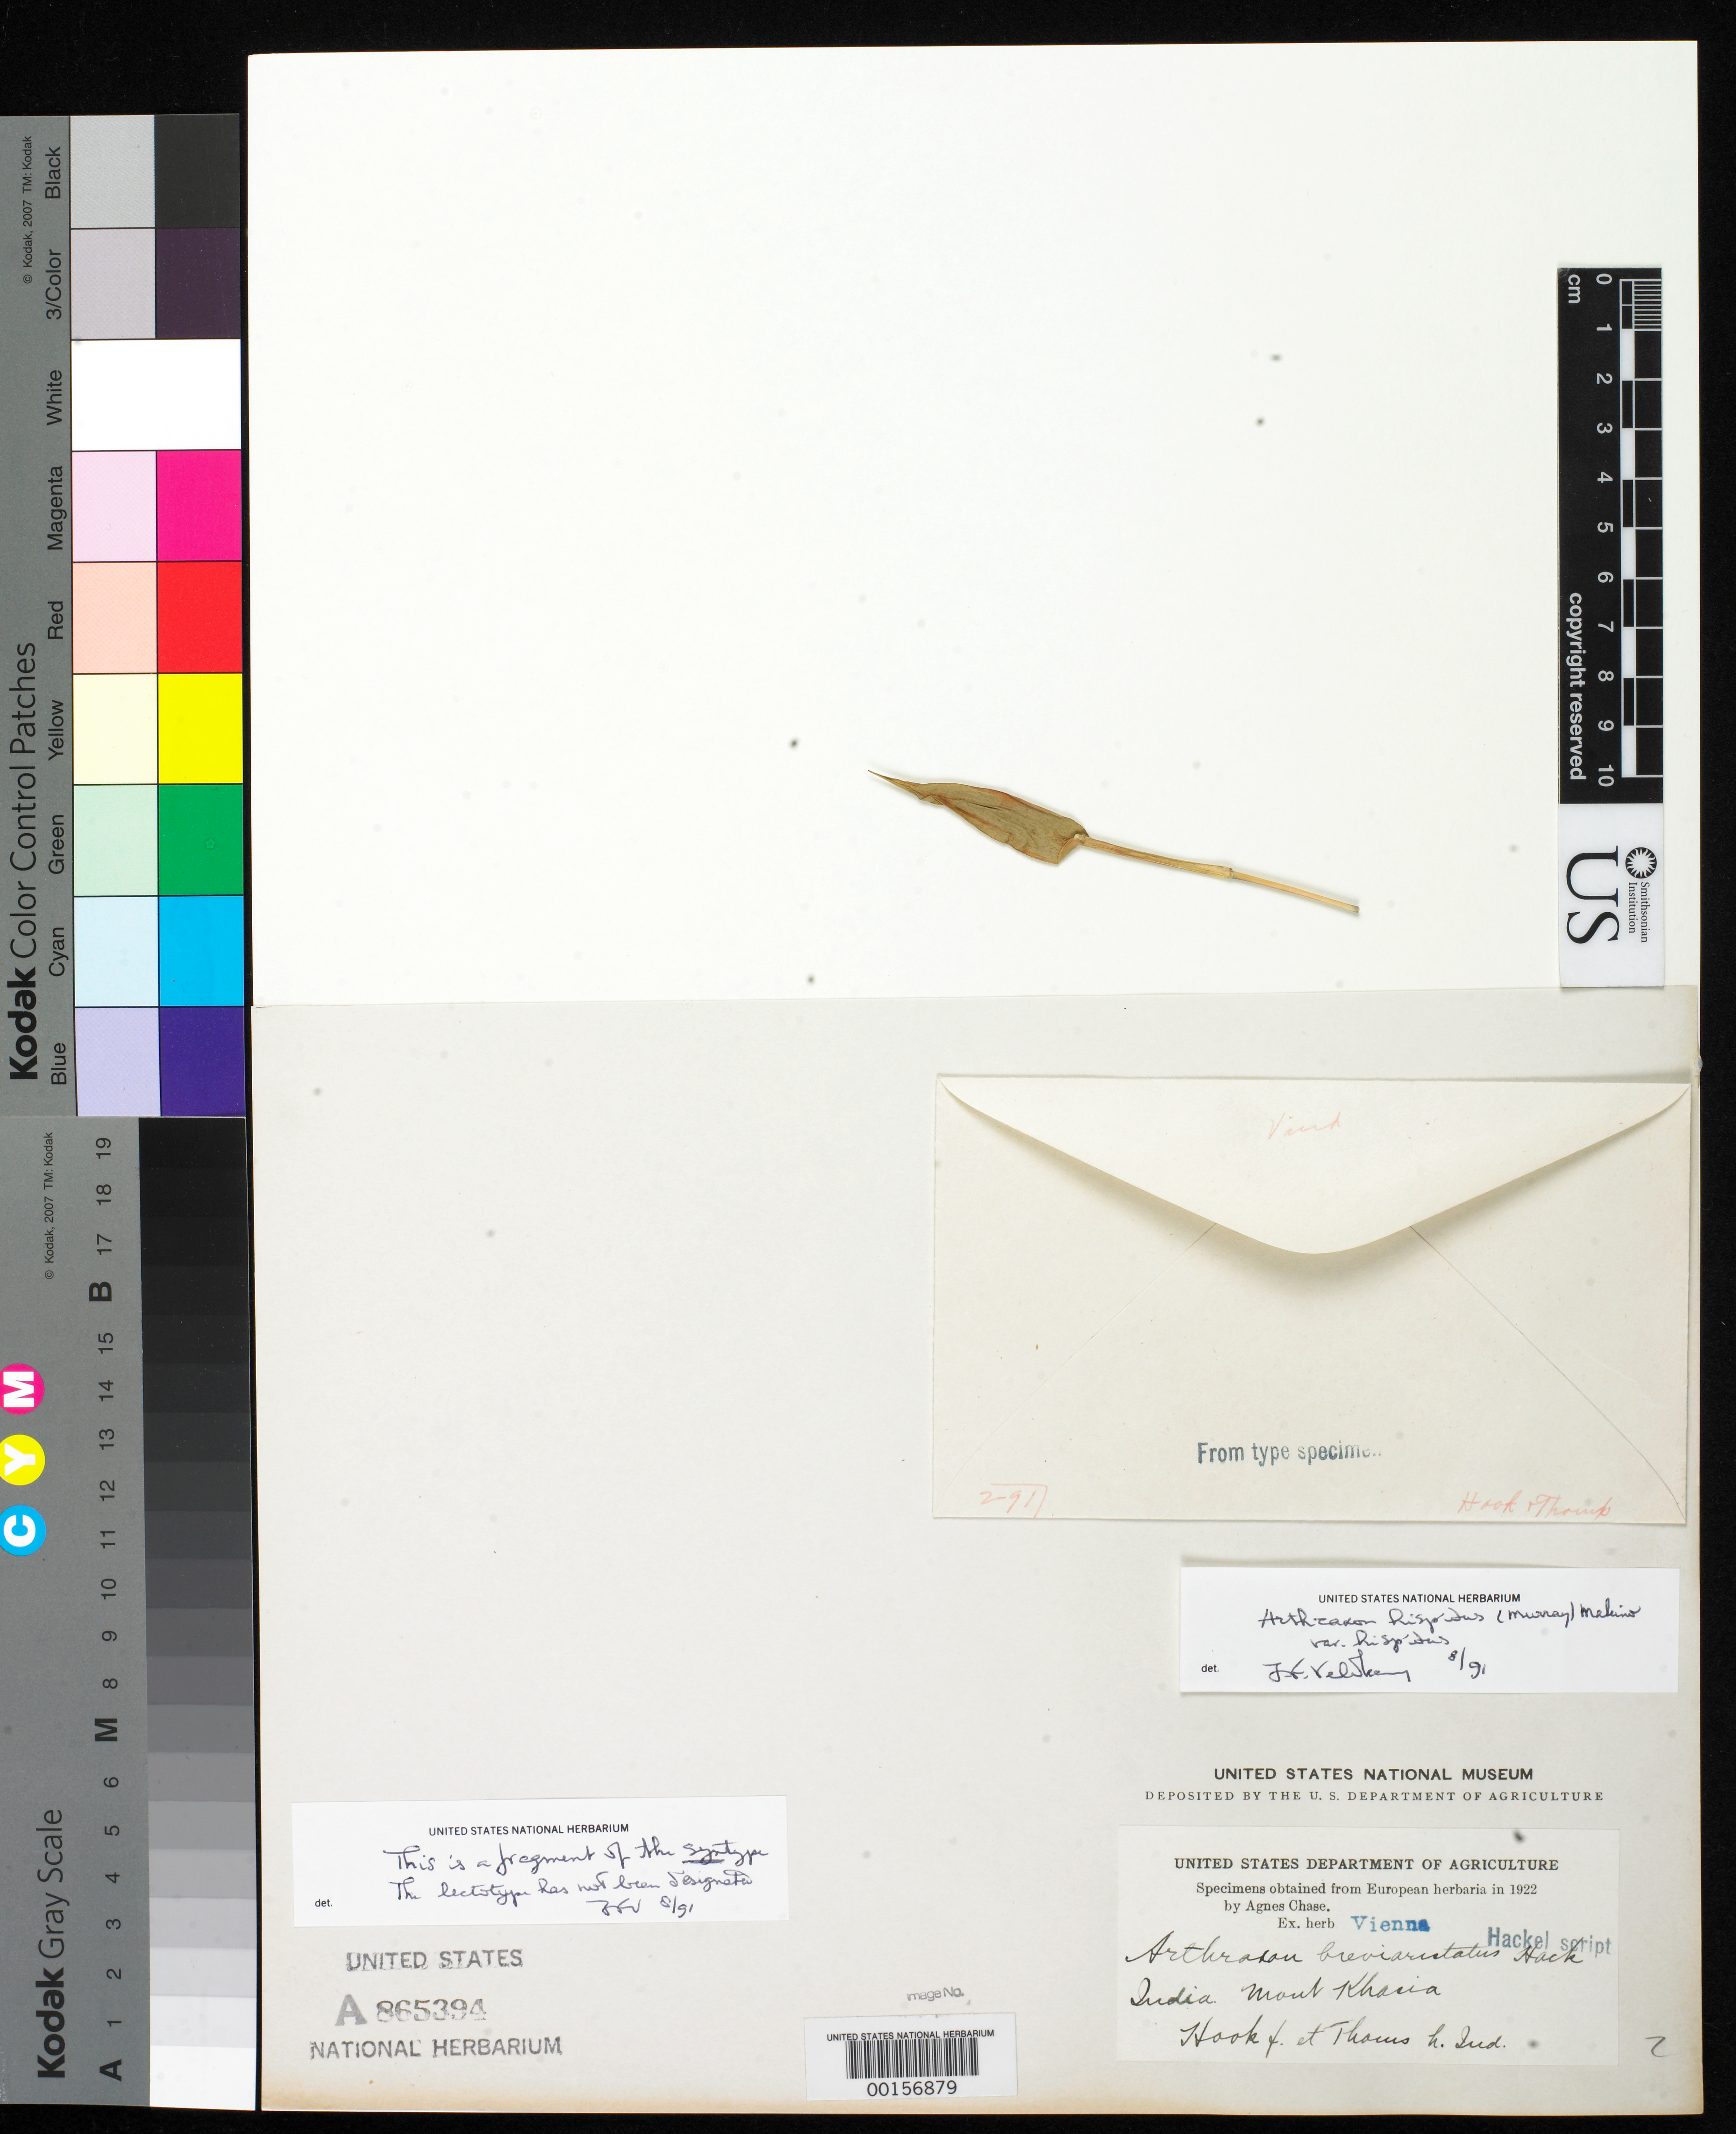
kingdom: Plantae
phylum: Tracheophyta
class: Liliopsida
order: Poales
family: Poaceae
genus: Arthraxon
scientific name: Arthraxon breviaristatus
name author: Hack. in A. DC.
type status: Type Fragment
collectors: J. D. Hooker & T. Thomson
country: India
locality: In Mont. Khasia.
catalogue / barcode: US 865394A